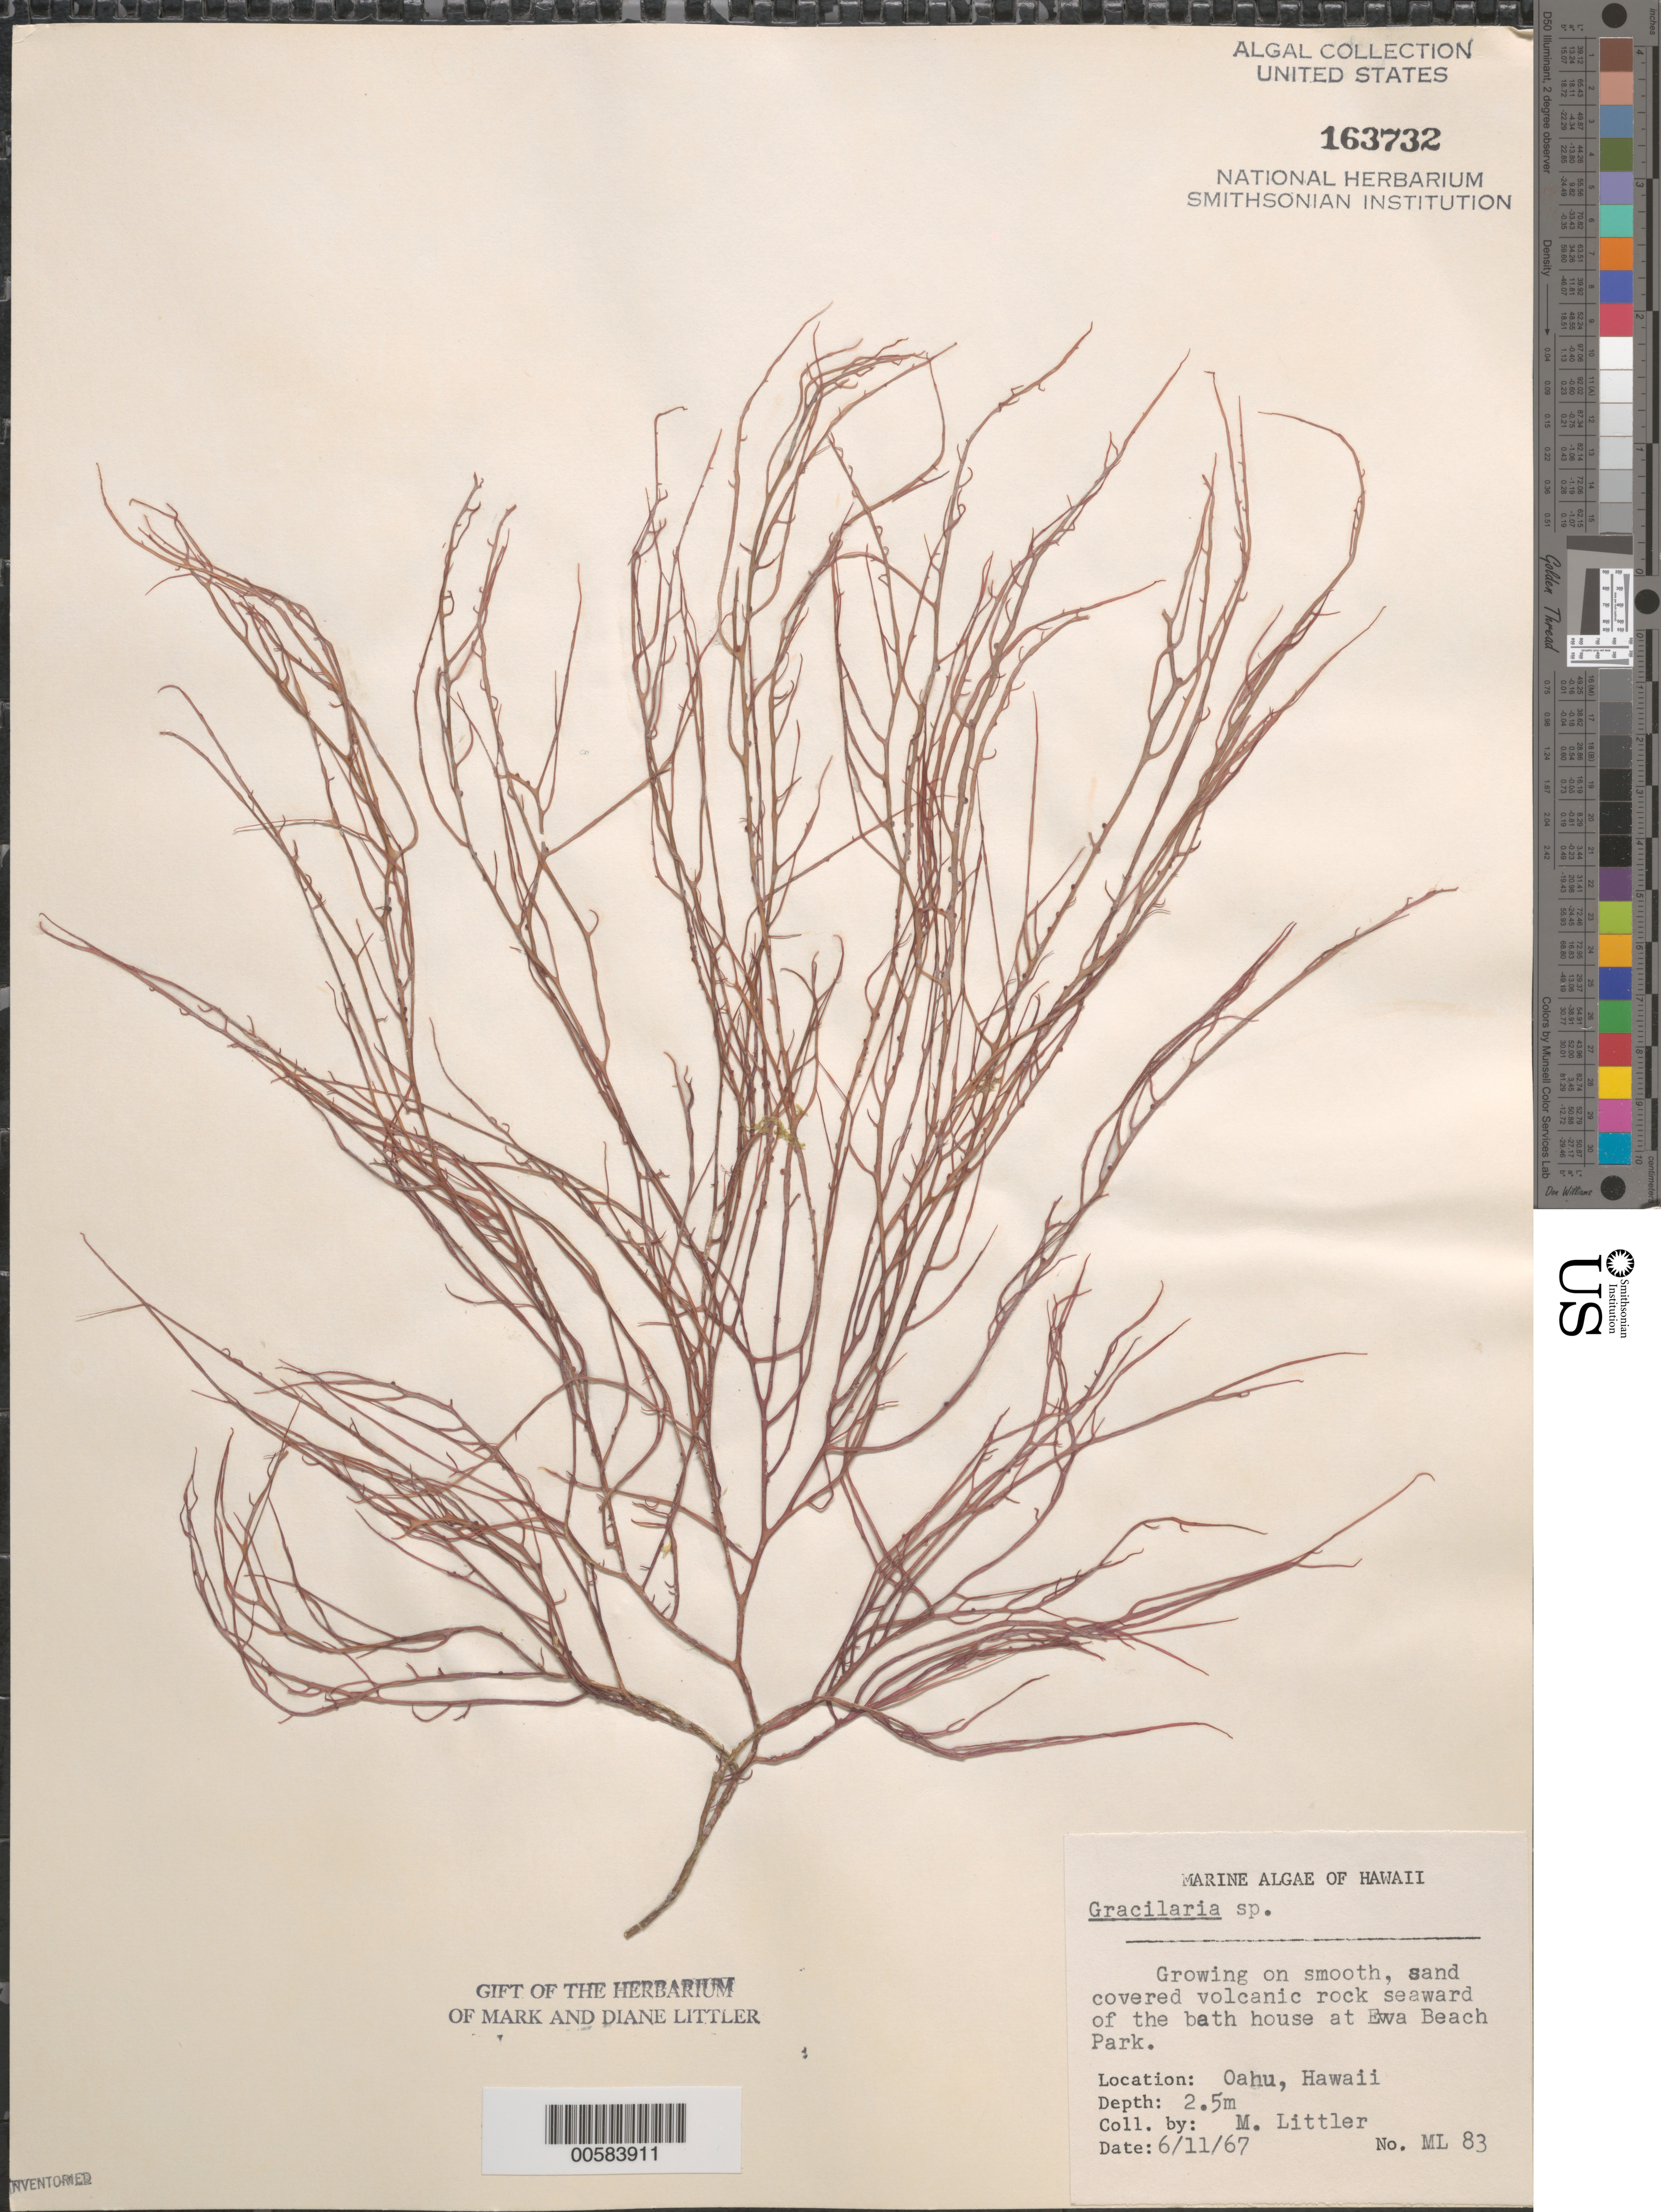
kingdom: Plantae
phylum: Rhodophyta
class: Florideophyceae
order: Gracilariales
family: Gracilariaceae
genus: Gracilaria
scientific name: Gracilaria sp.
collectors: M. M. Littler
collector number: ML 83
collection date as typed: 11 Jun 1967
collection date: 1967-06-11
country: United States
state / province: Hawaii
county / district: Honolulu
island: Oahu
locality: Ewa Beach Park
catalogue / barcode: US 163732